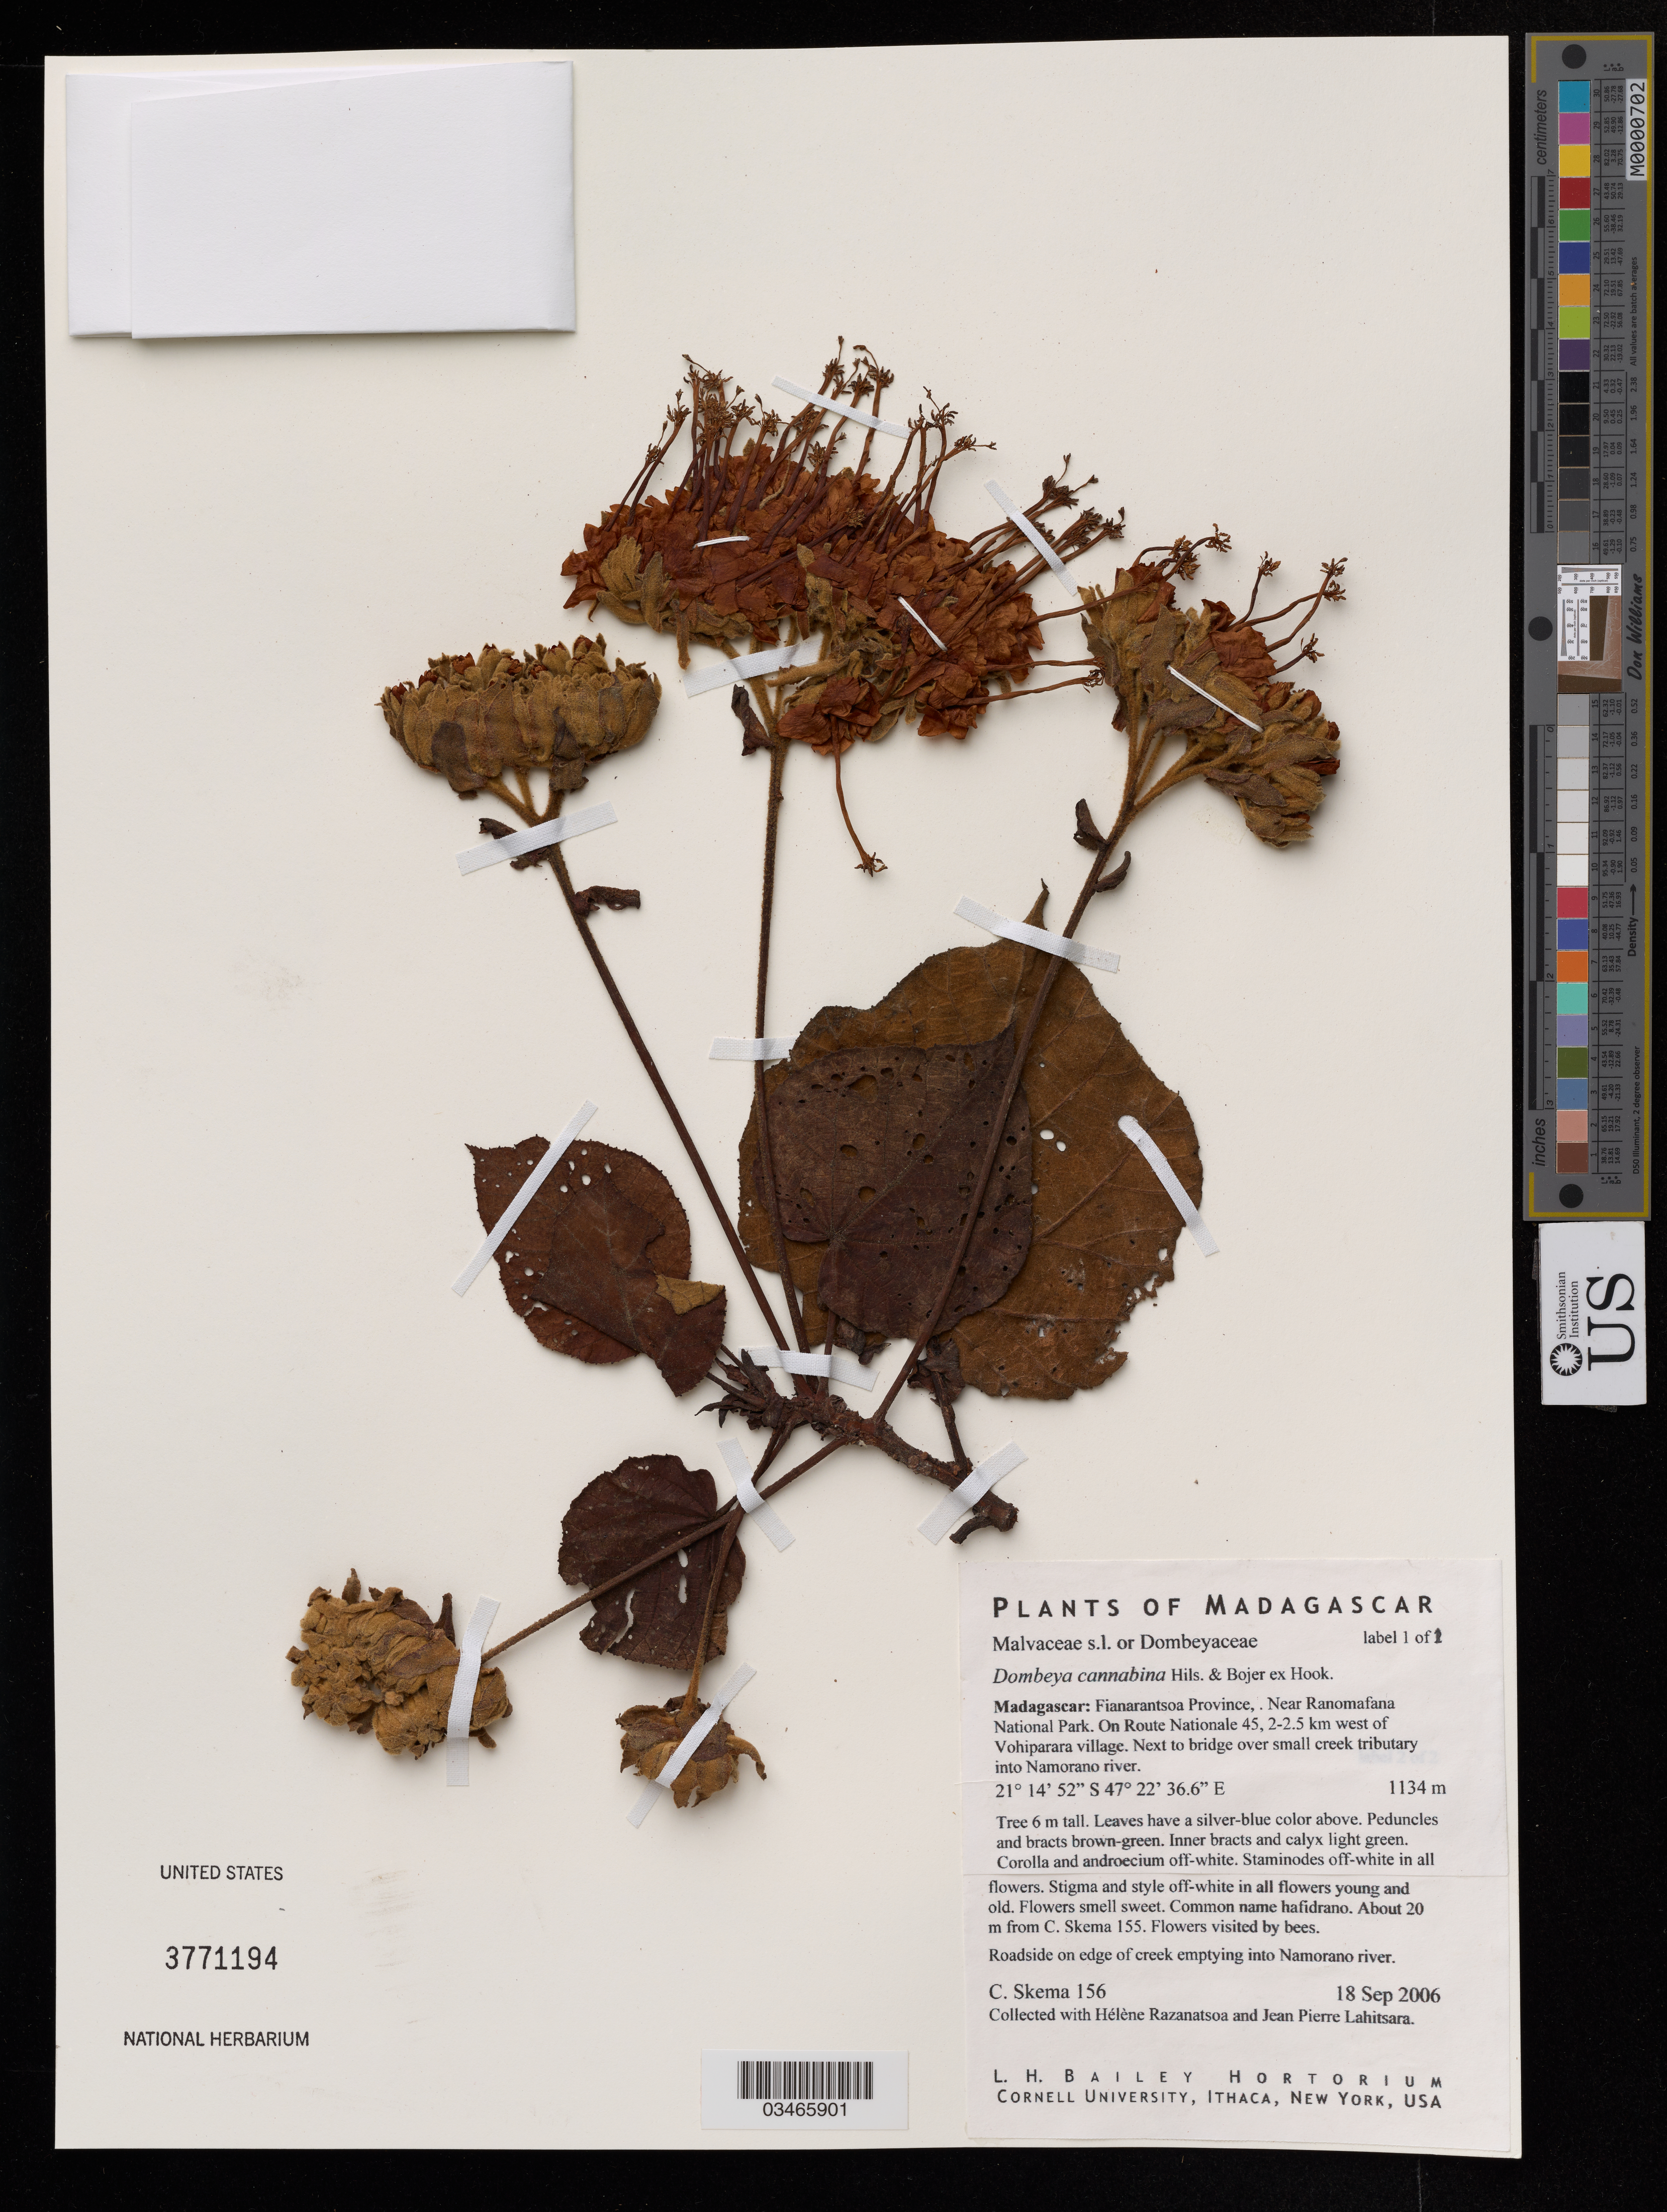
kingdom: Plantae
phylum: Tracheophyta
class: Magnoliopsida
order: Malvales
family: Malvaceae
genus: Dombeya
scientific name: Dombeya cannabina subsp. cannabina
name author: Hils. & Bojer ex Hook.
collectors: R. Razakamalala & R. Randrianaivo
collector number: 156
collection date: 2006-09-18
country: Madagascar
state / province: Fianarantsoa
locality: Near Ranomafana National Park. On Route Nationale 45, 2-2.5 W of Vohiparara village. Next to bridge over small creek tributary into Namorano River.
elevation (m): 1134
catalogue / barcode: US 3771194